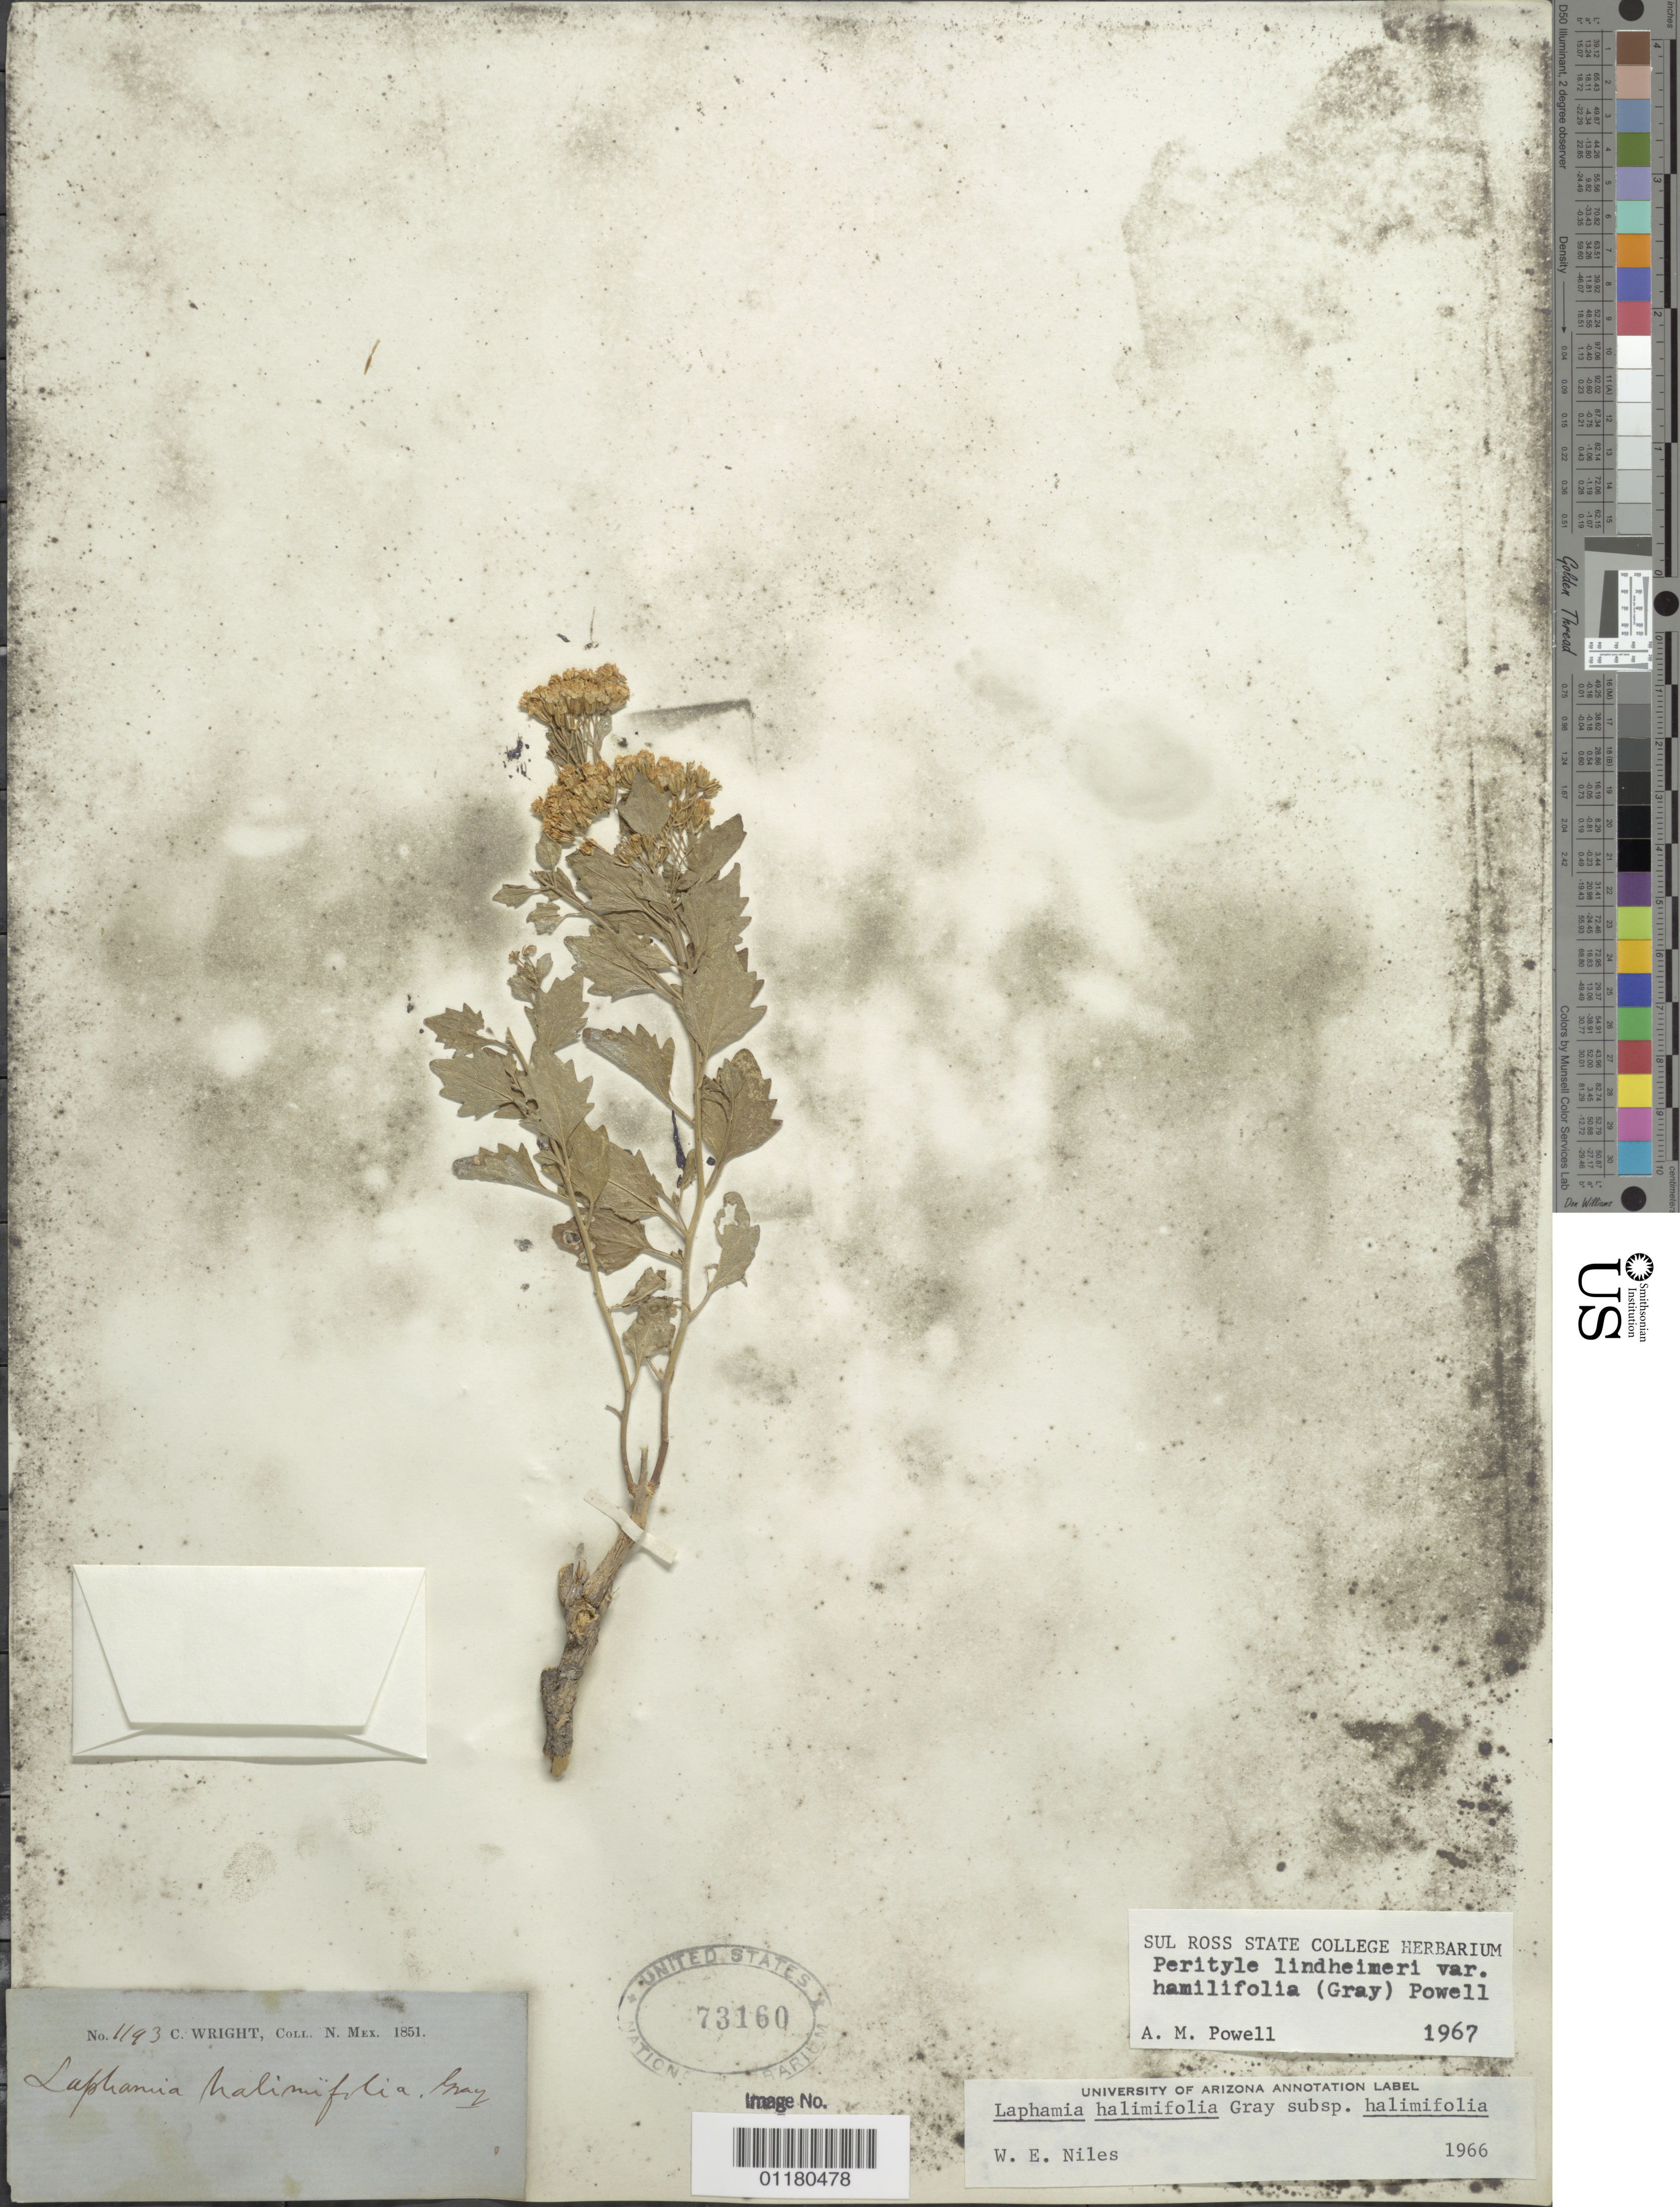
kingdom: Plantae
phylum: Tracheophyta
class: Magnoliopsida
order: Asterales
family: Asteraceae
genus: Perityle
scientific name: Perityle lindheimeri var. halimifolia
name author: (A. Gray) A.M. Powell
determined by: Powell, A. M.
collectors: C. Wright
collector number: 1193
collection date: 1851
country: United States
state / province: New Mexico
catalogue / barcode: US 73160